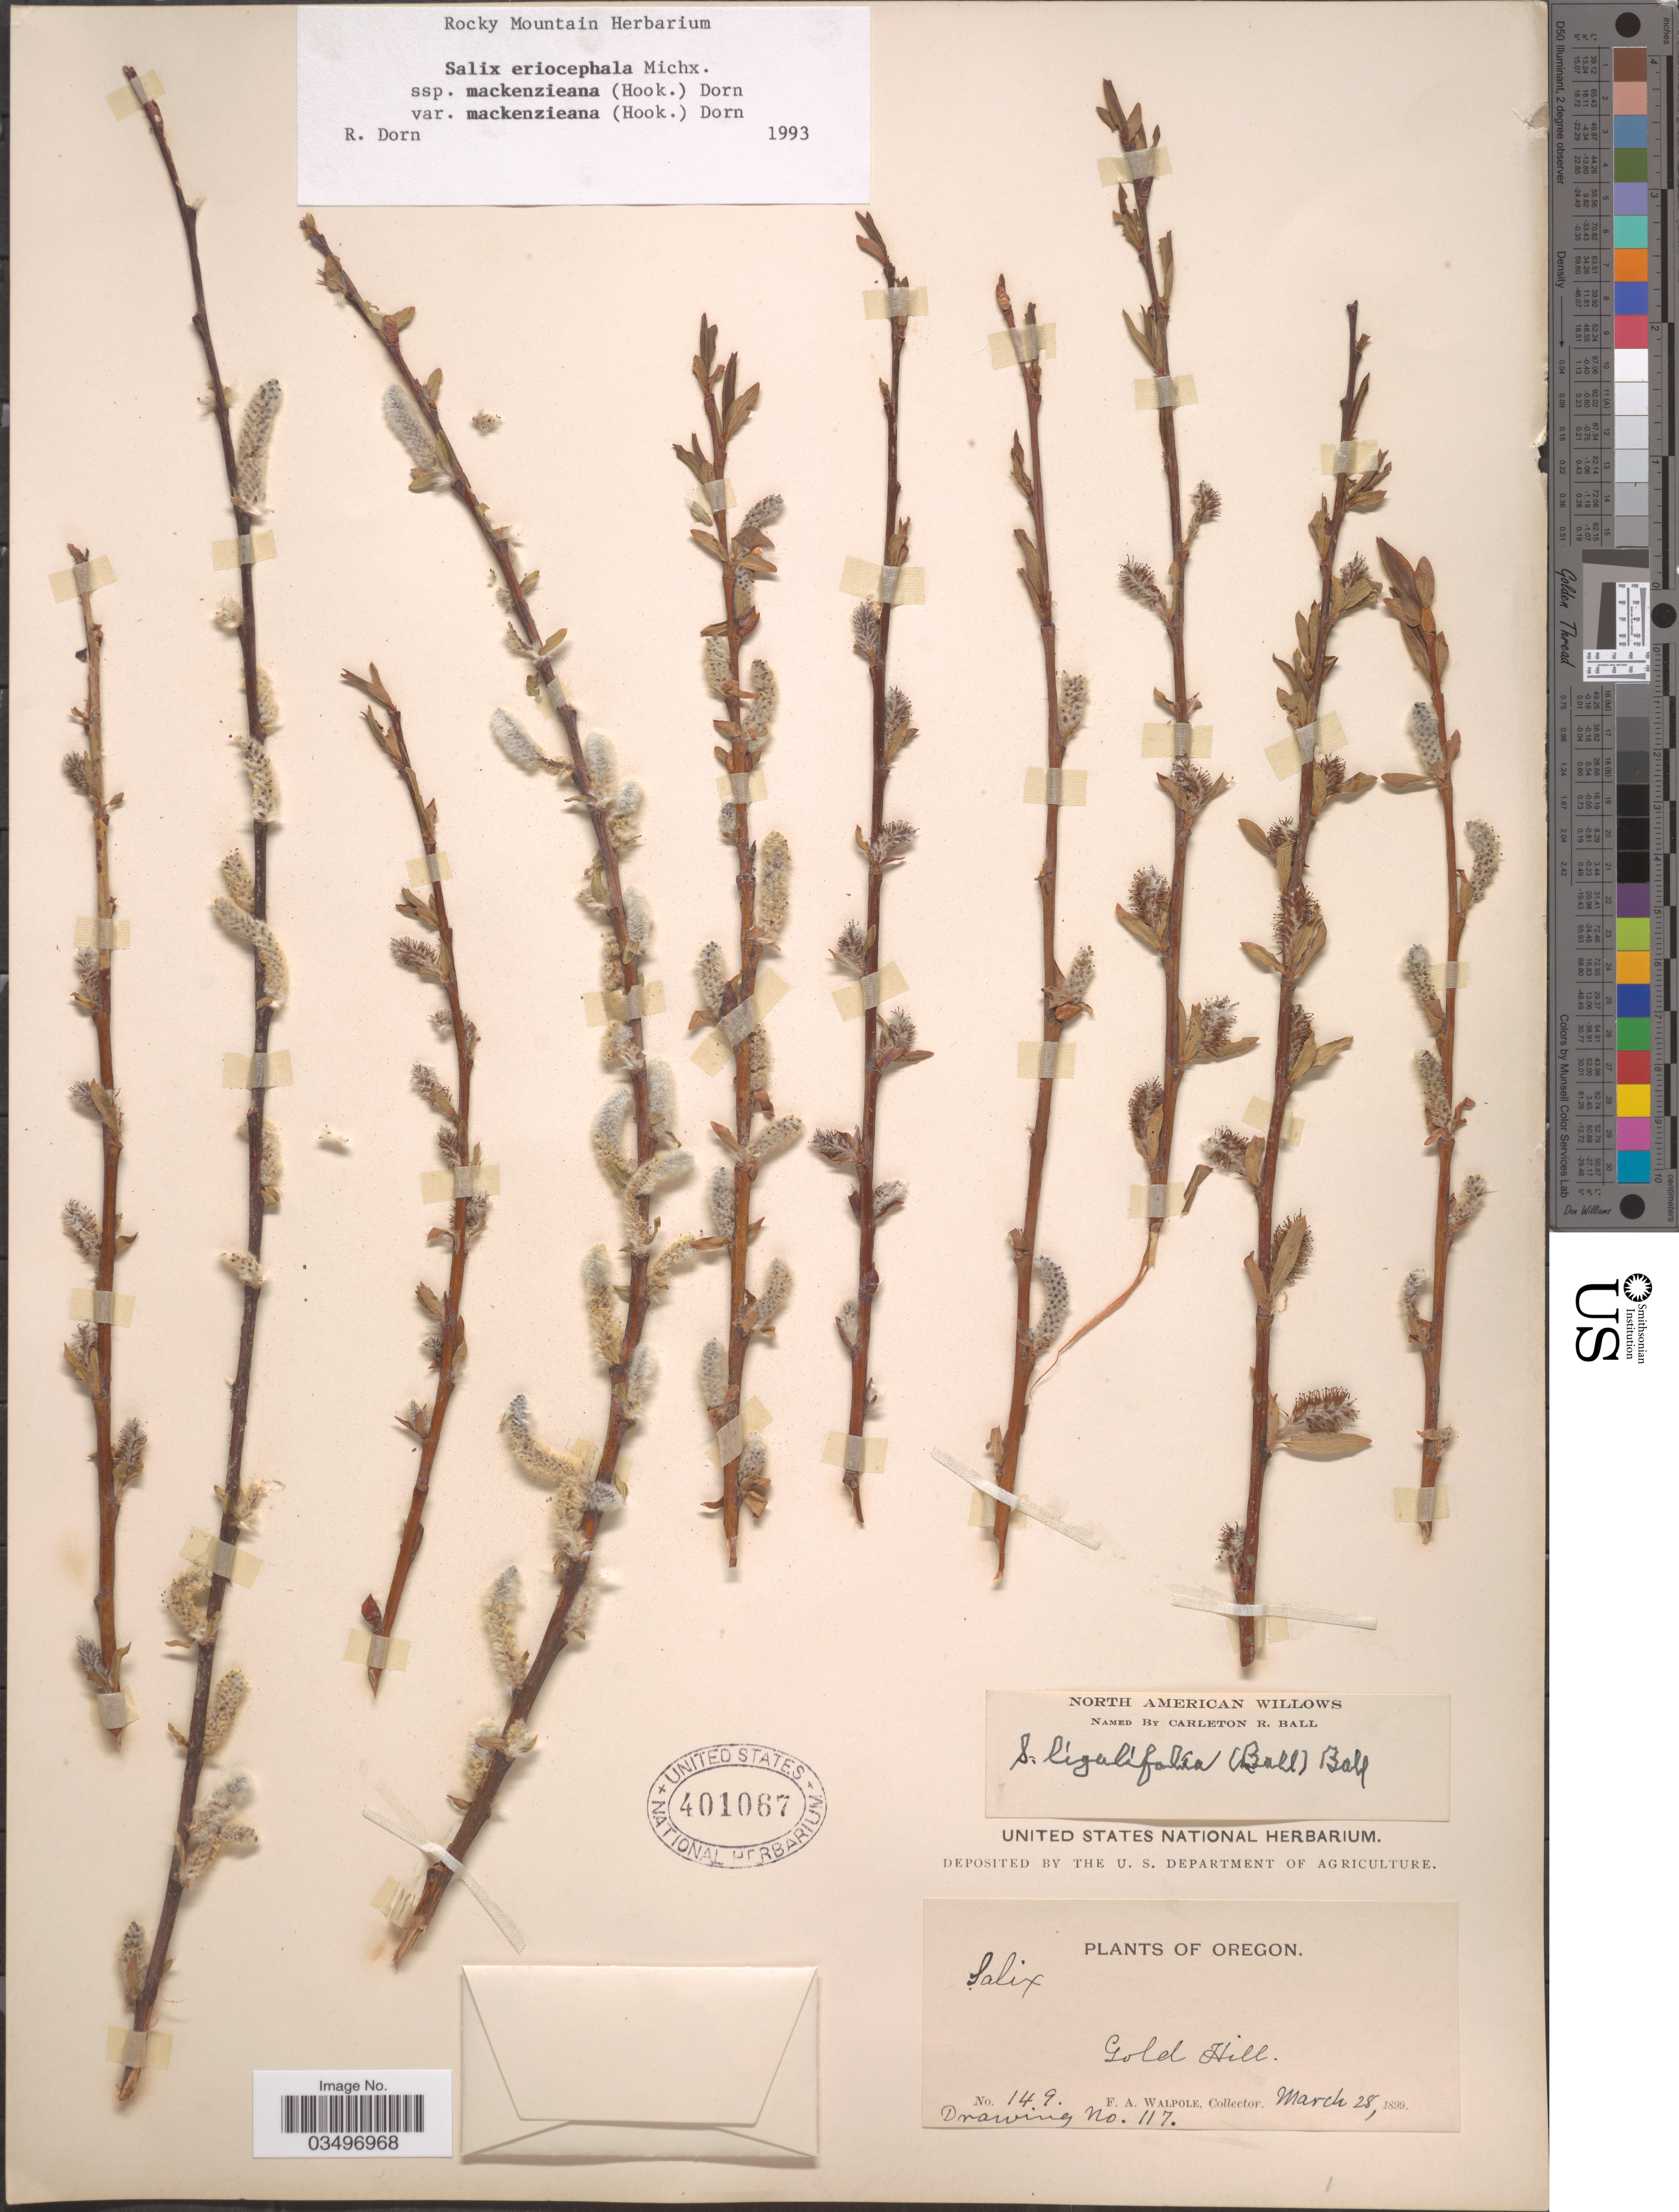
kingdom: Plantae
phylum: Tracheophyta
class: Magnoliopsida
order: Malpighiales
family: Salicaceae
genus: Salix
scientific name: Salix eriocephala var. mackenzieana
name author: (Hook.) Dorn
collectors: F. Walpole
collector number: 149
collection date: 1899-03-28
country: United States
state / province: Oregon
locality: Gold Hill.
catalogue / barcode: US 401067